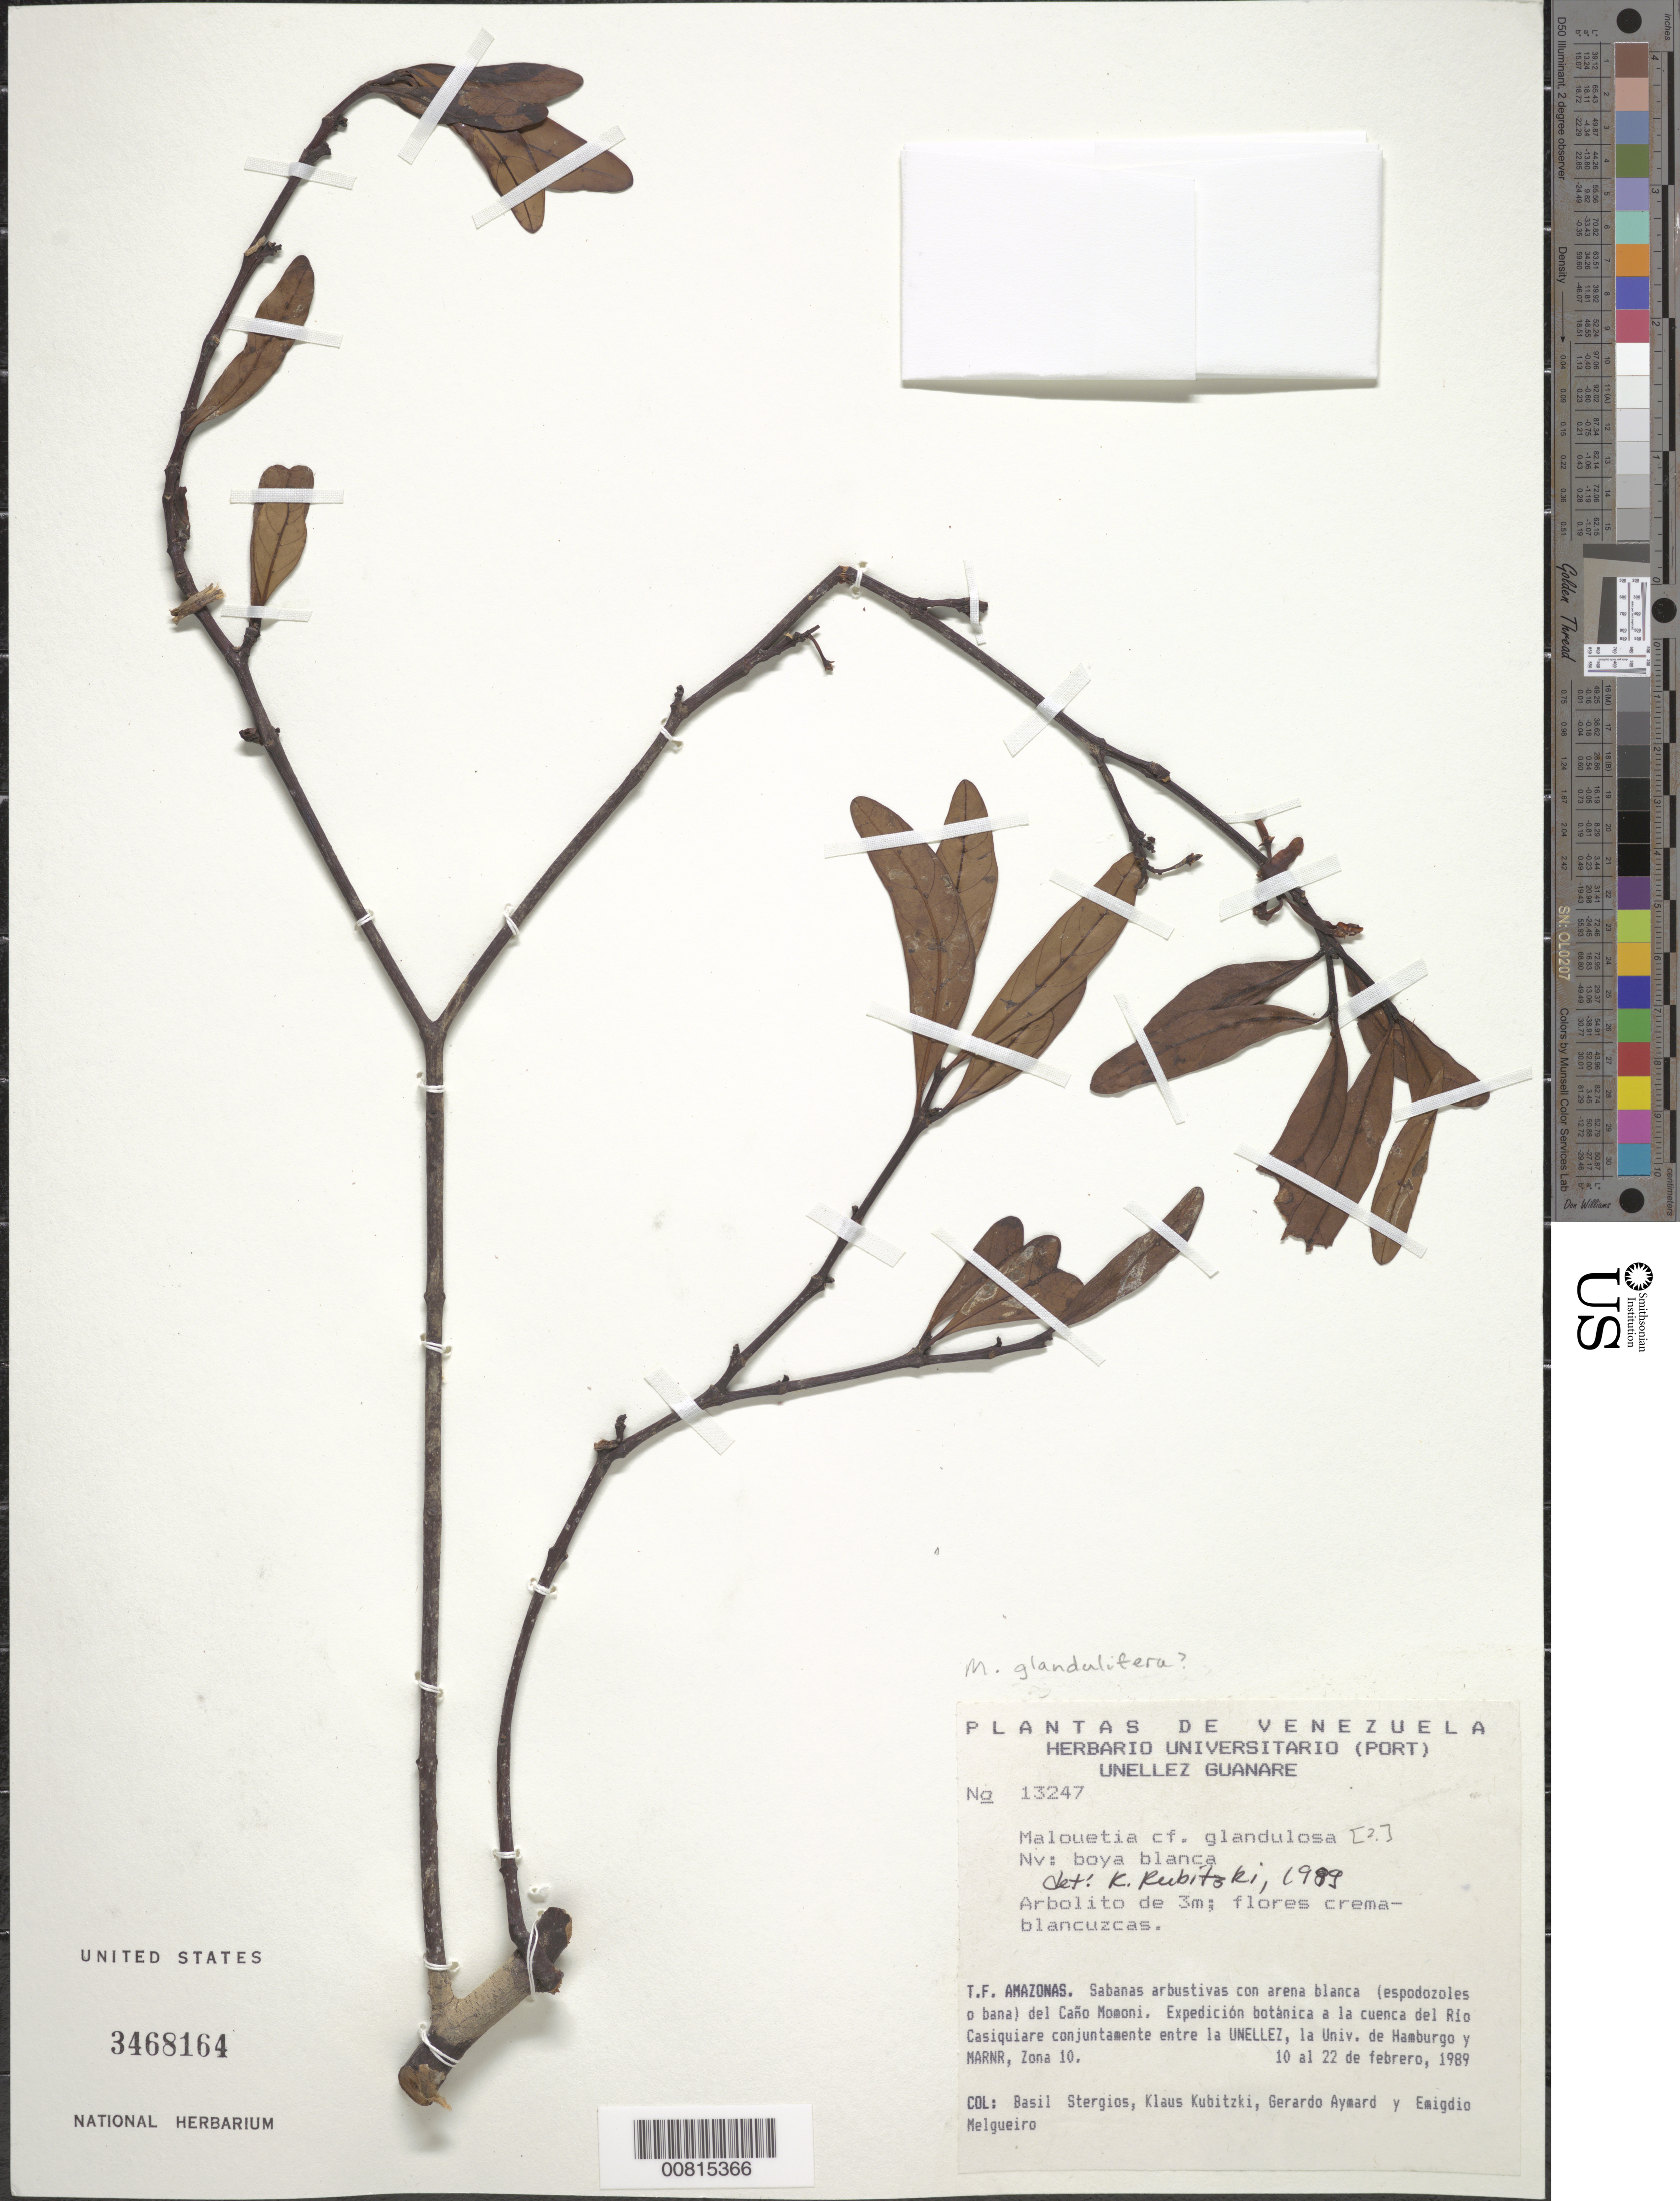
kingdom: Plantae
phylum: Tracheophyta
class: Magnoliopsida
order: Gentianales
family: Apocynaceae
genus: Malouetia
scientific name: Malouetia glandulifera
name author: Miers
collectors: B. G. Stergios, K. Kubitzki, G. A. Aymard & E. Melgueiro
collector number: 13247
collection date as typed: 10-Feb-89 to 22-Feb-89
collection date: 1989-02-10/1989-02-22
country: Venezuela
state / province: Amazonas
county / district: Río Negro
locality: Río Casiquaire, Caño Momoni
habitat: Sabanas arbustivas con arena blanca del caño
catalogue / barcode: US 3468164